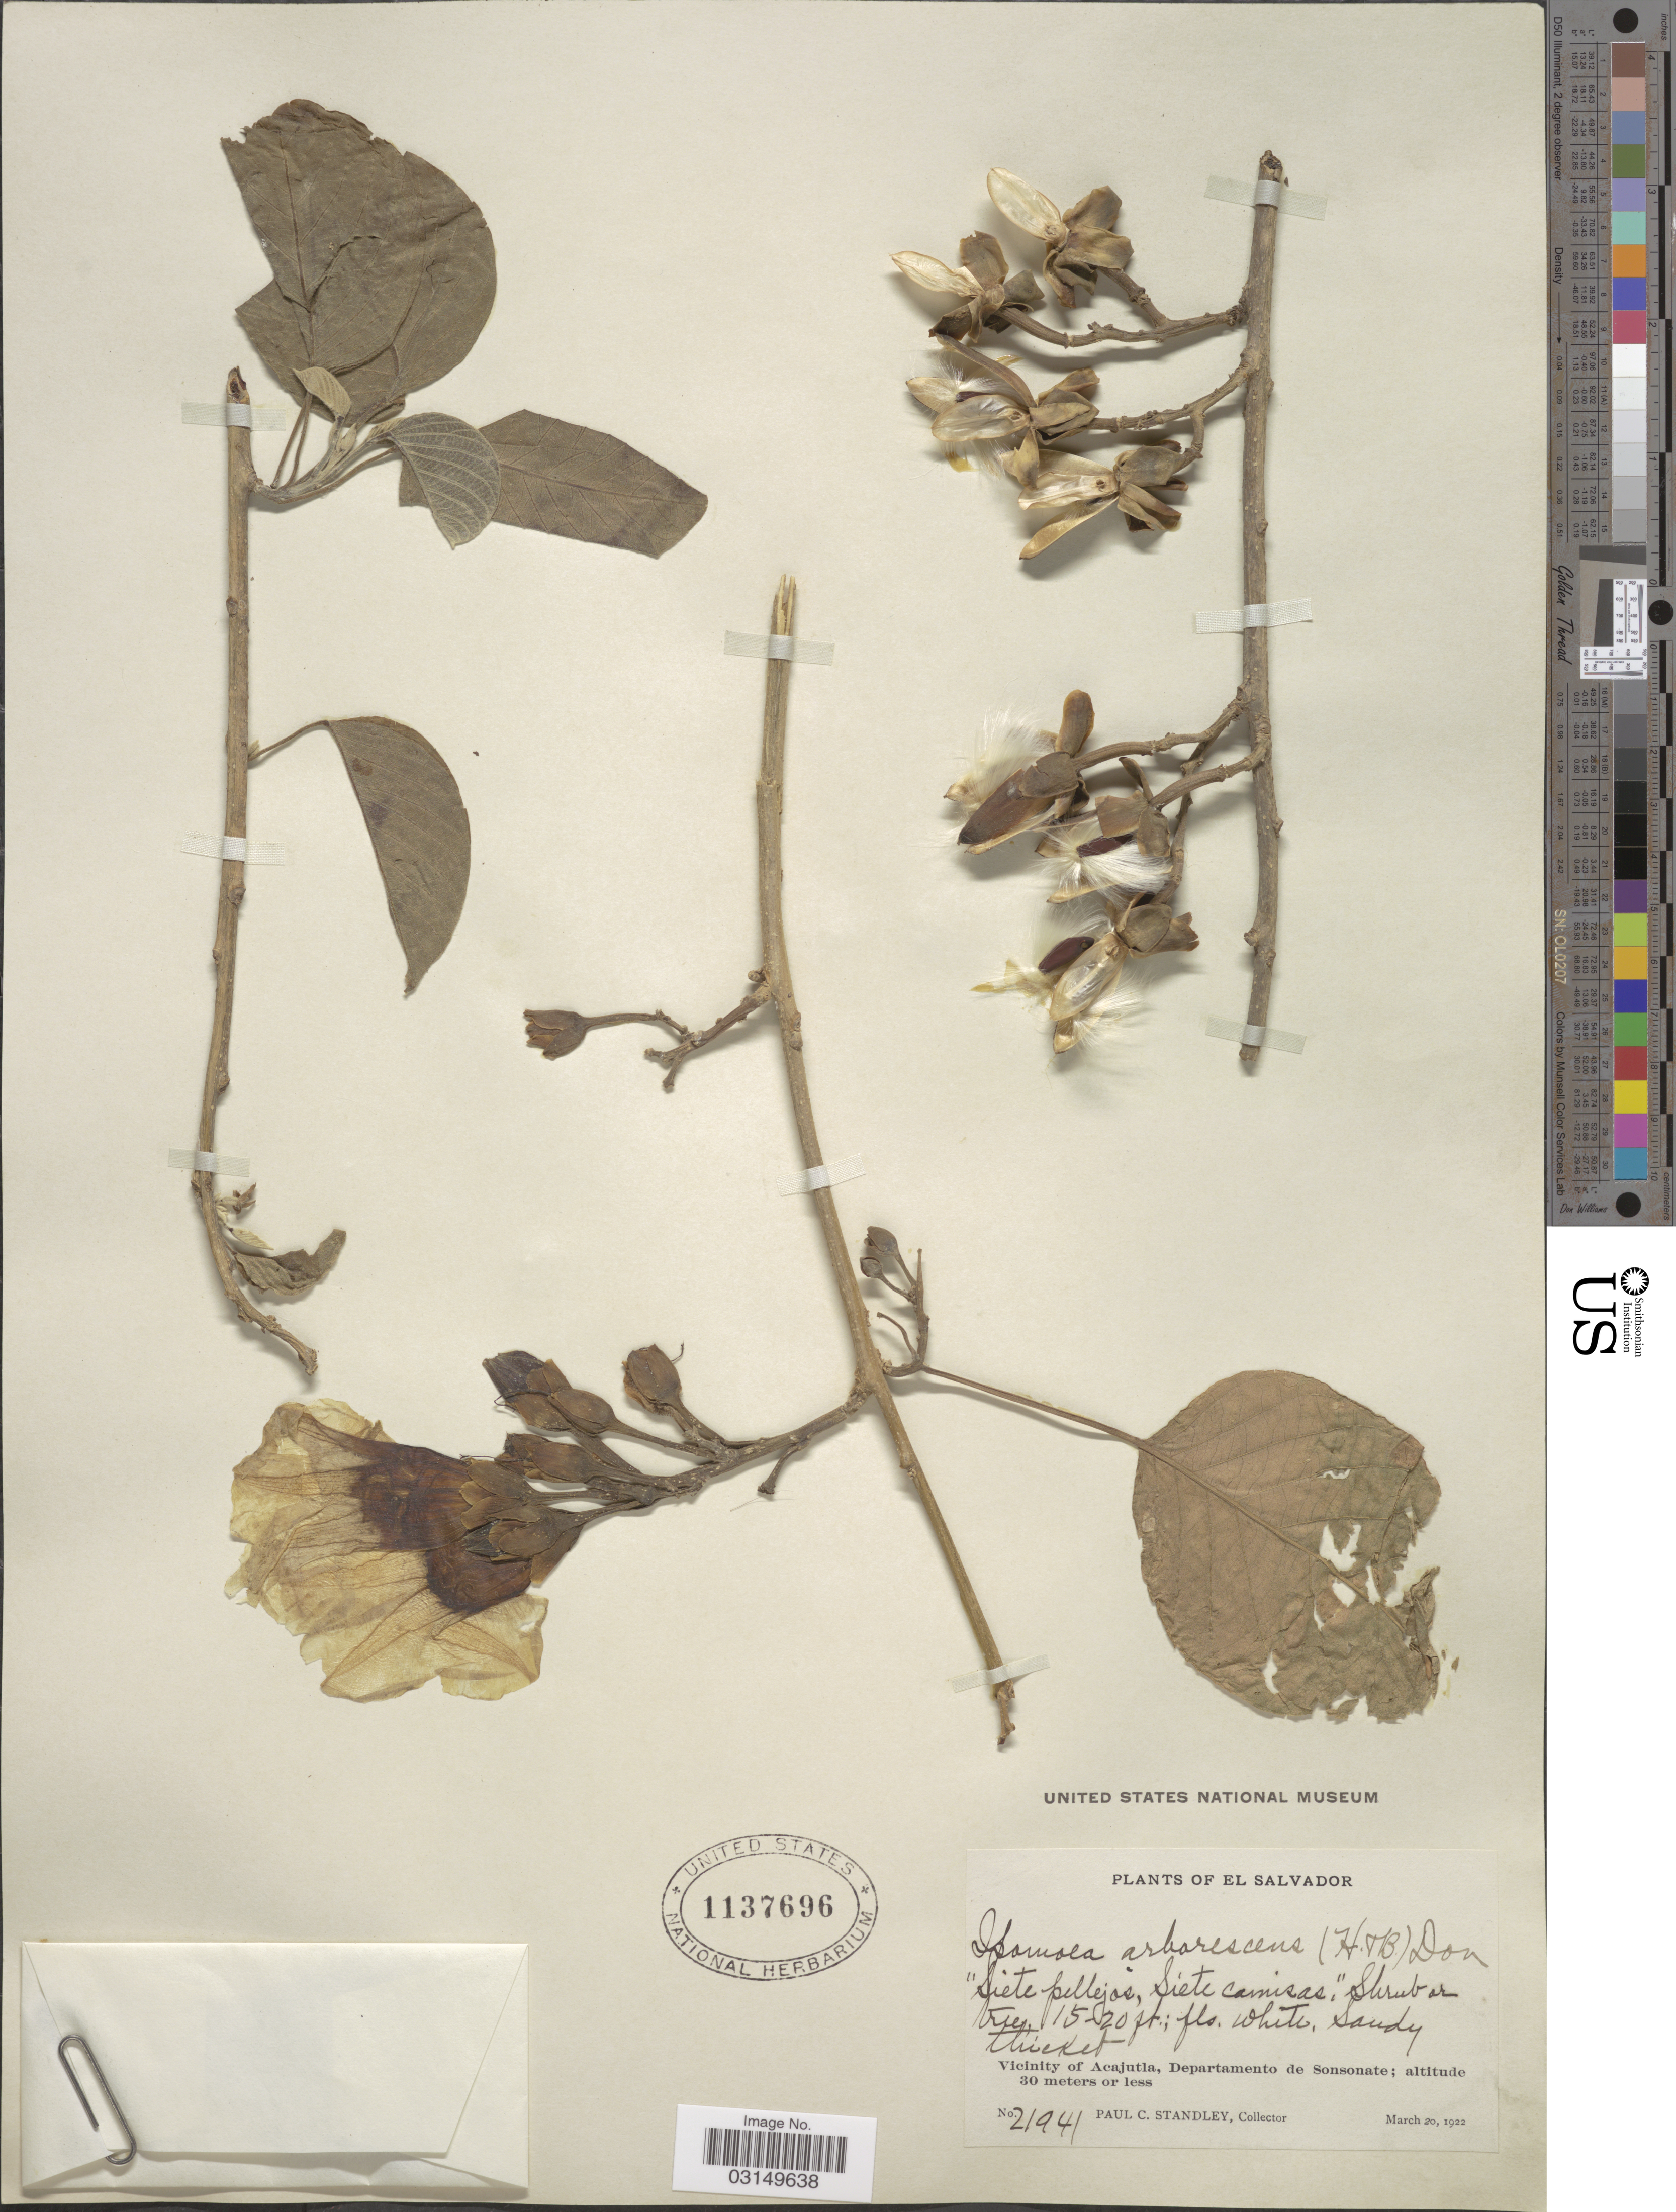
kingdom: Plantae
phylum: Tracheophyta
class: Magnoliopsida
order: Solanales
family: Convolvulaceae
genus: Ipomoea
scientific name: Ipomoea arborescens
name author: (Humb. & Bonpl. ex Willd.) G. Don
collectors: P. C. Standley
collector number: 21941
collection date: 1922-03-20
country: El Salvador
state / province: Sonsonate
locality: Vicinity of Acajutla, Departamento de Sonsonate.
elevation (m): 30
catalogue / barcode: US 1137696